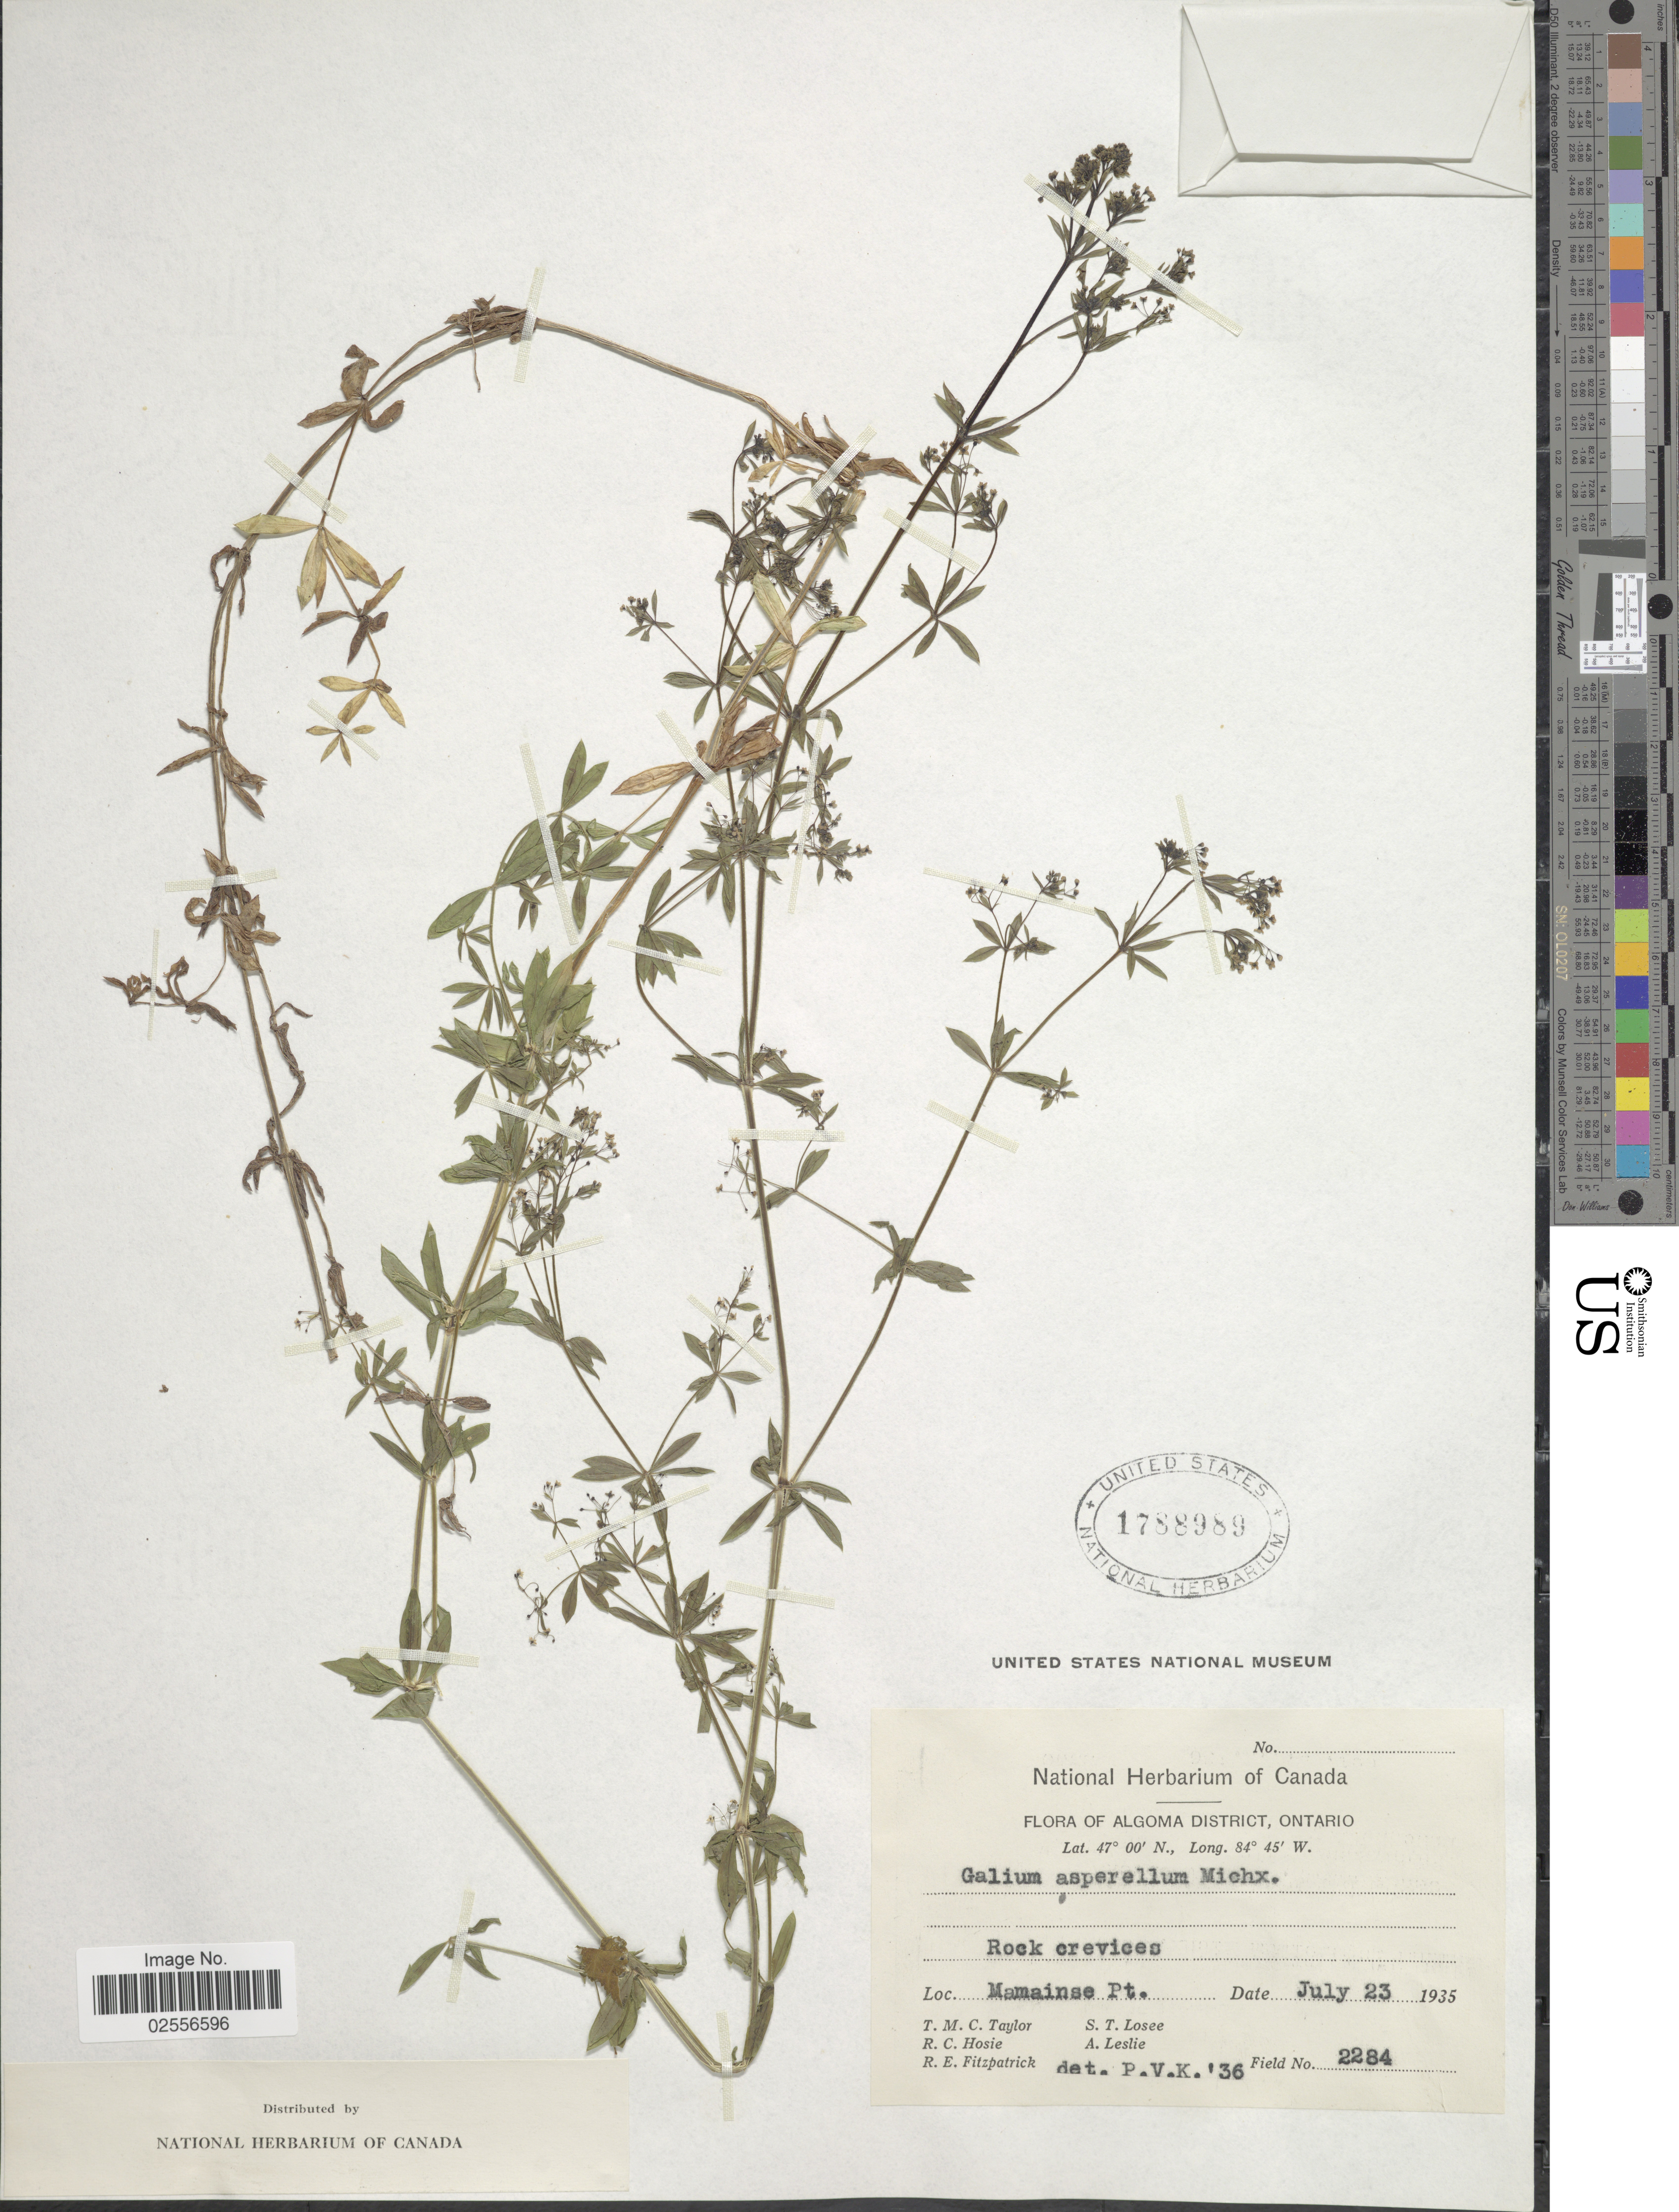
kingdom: Plantae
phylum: Tracheophyta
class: Magnoliopsida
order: Gentianales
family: Rubiaceae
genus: Galium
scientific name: Galium asprellum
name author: Michx.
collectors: T. M. C. Taylor, R. Hosie, R. Fitzpatrick, S. Losee & A. Leslie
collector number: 2284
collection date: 1935-07-23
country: Canada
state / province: Ontario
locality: Algoma District, Rock crevices, Mamainse Pt.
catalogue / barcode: US 1788989